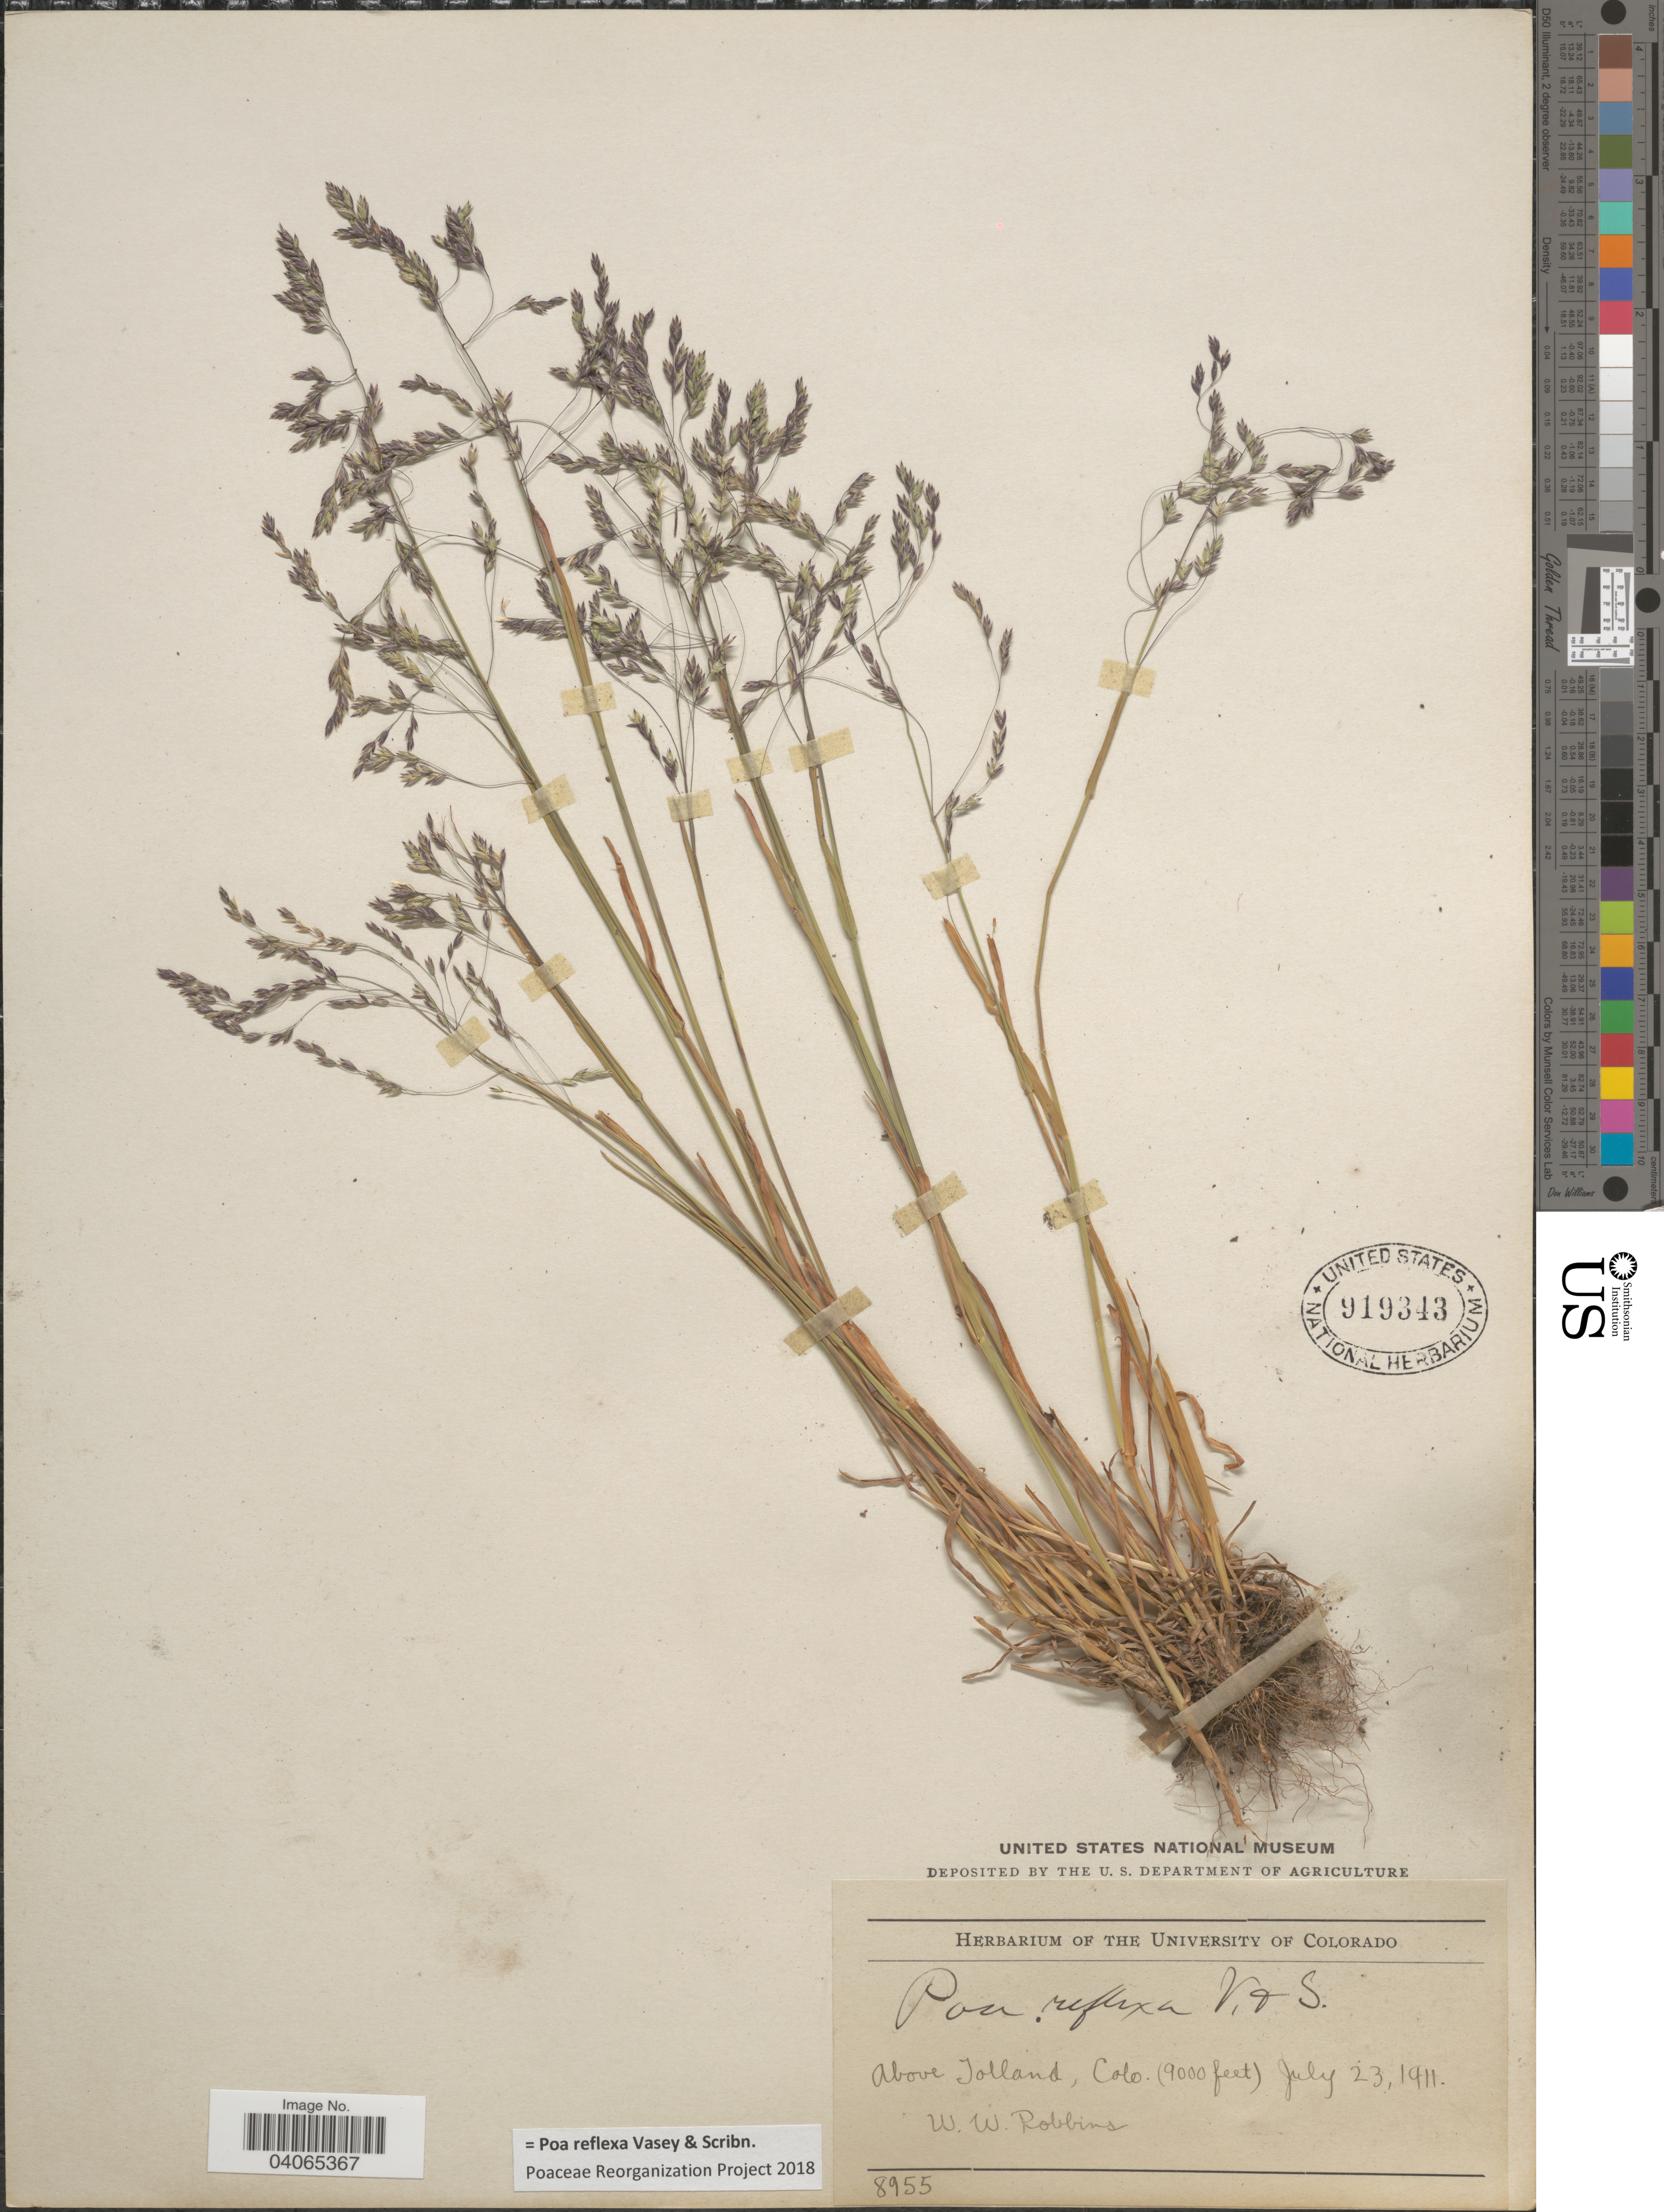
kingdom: Plantae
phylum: Tracheophyta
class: Liliopsida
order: Poales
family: Poaceae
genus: Poa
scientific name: Poa reflexa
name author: Vasey & Scribn.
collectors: W. Robbins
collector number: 8955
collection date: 1911-07-23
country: United States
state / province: Colorado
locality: Above Tolland.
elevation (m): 2743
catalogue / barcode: US 919343